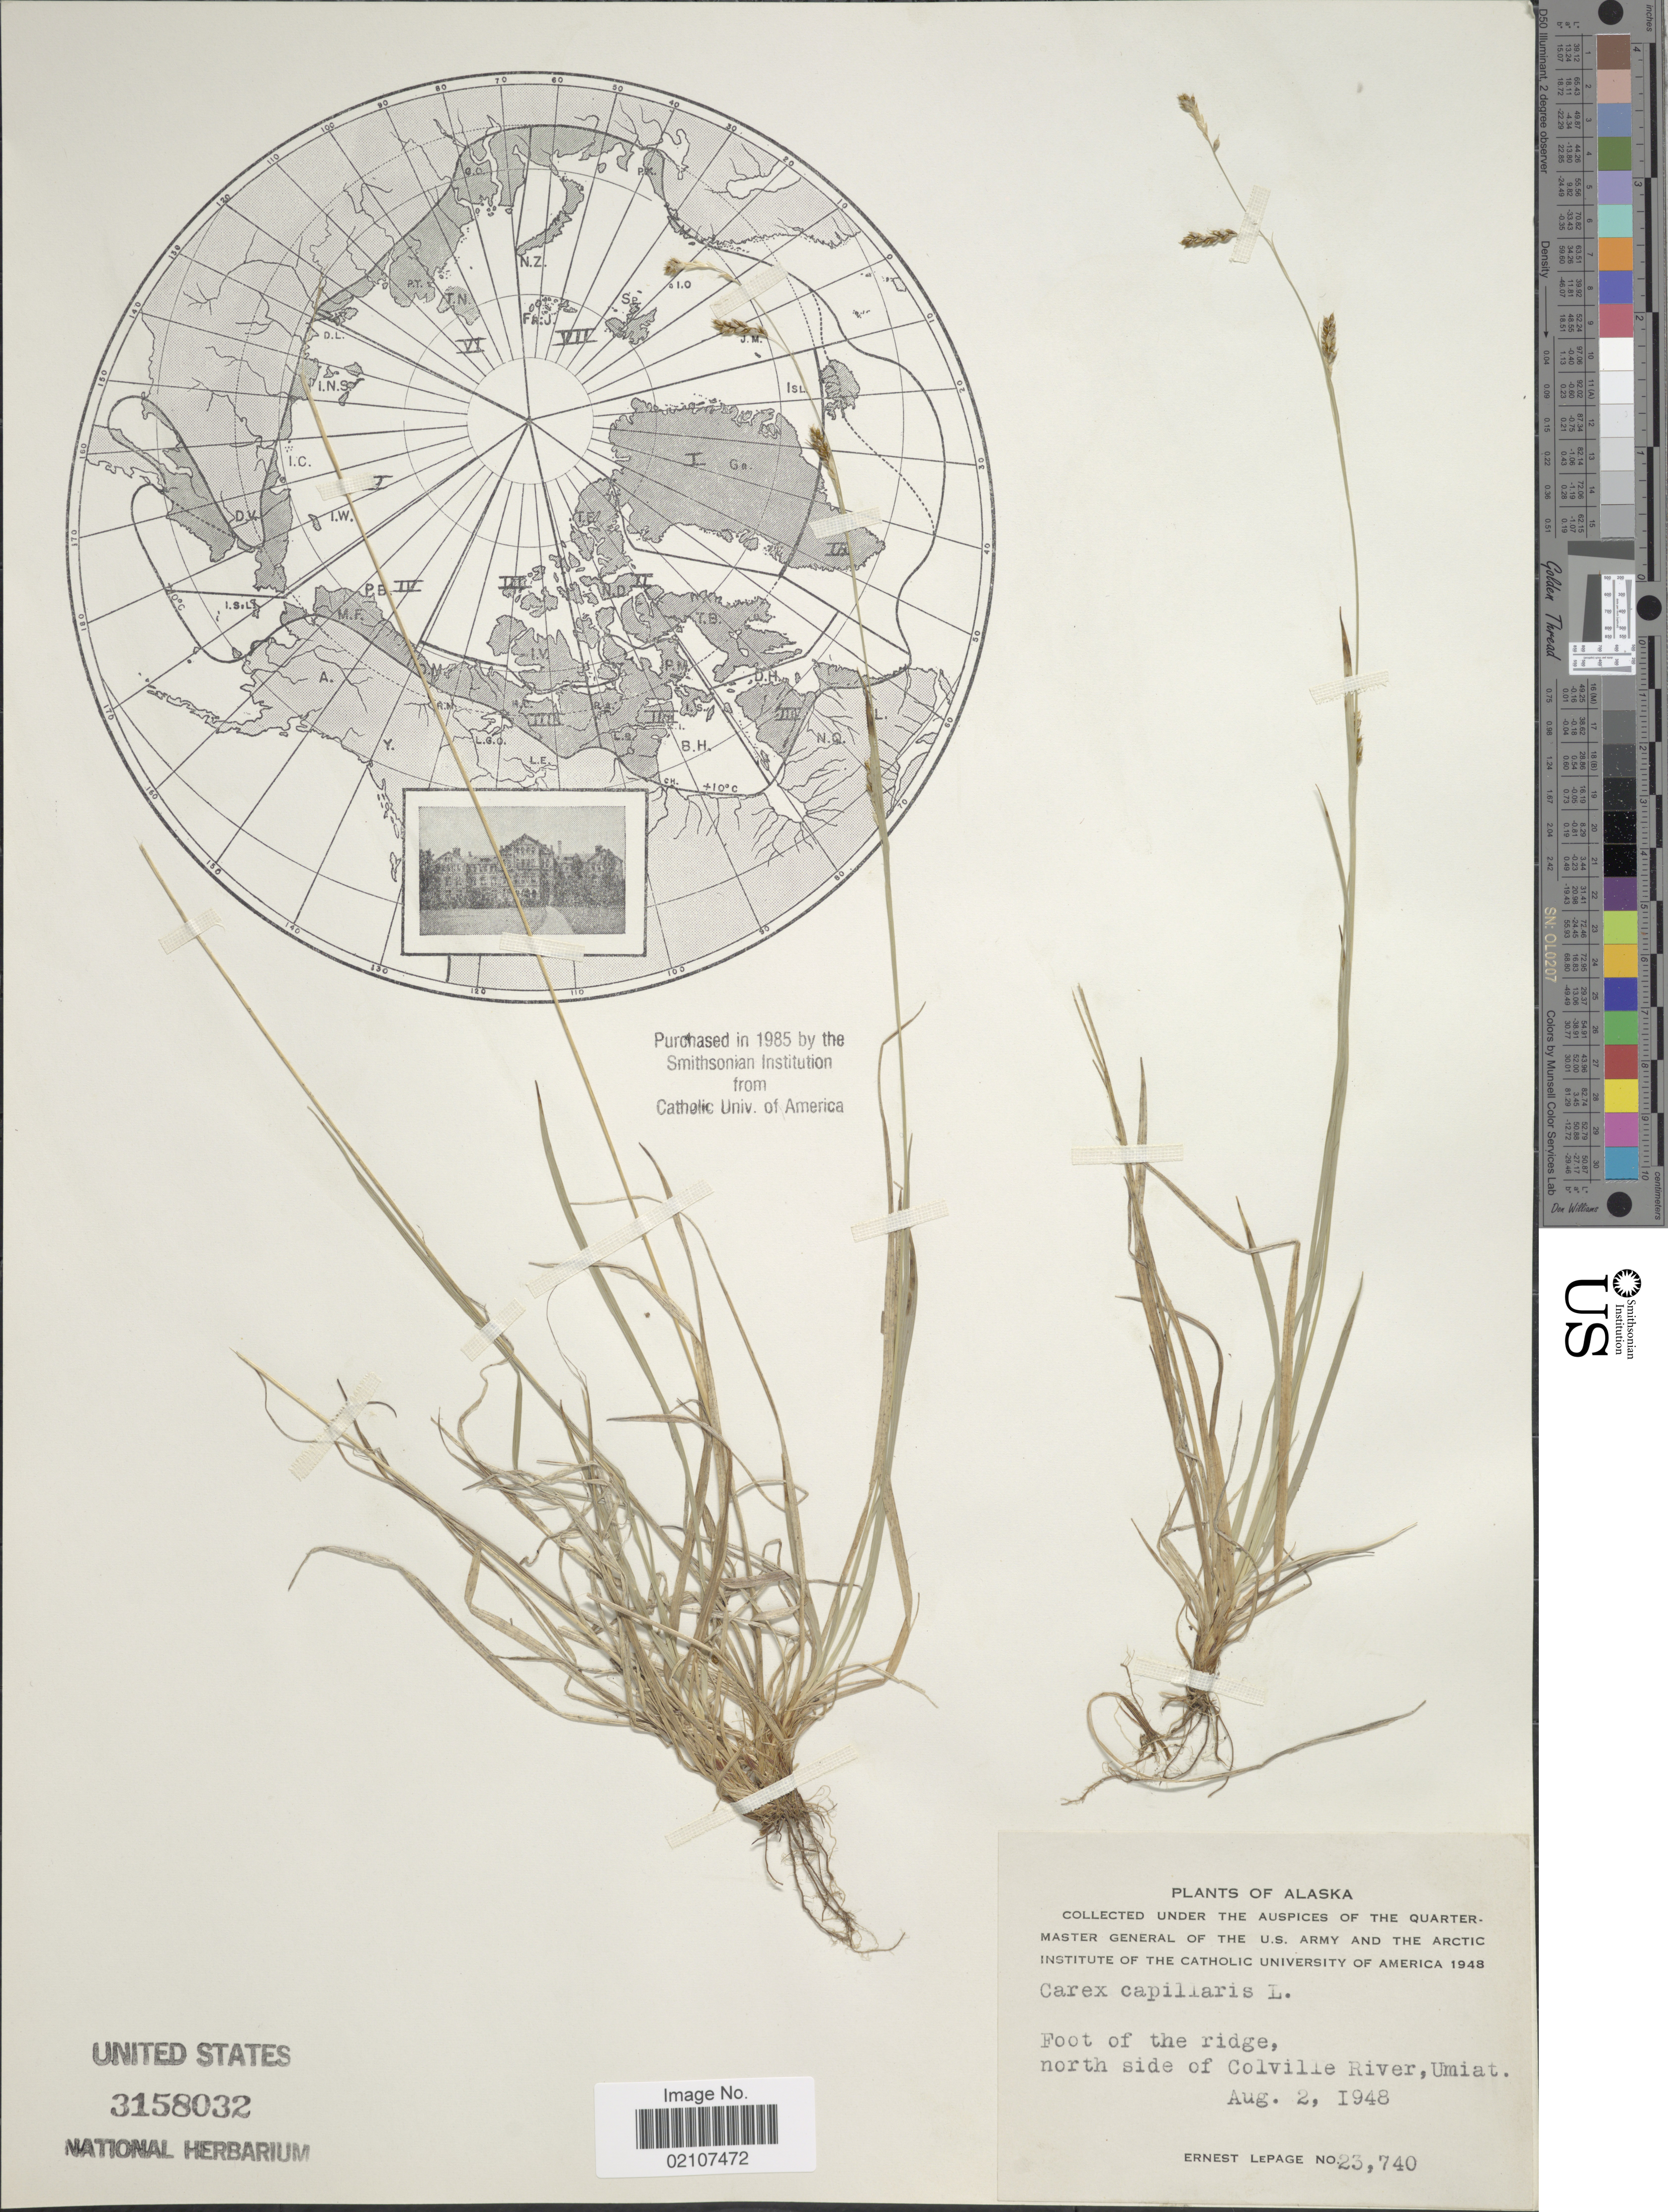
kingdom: Plantae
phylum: Tracheophyta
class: Liliopsida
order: Poales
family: Cyperaceae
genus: Carex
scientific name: Carex capillaris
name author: L.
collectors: E. Lepage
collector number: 23740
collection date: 1948-08-02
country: United States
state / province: Alaska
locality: Foot of the ridge, north side of Colville River, Umiat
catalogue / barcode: US 3158032